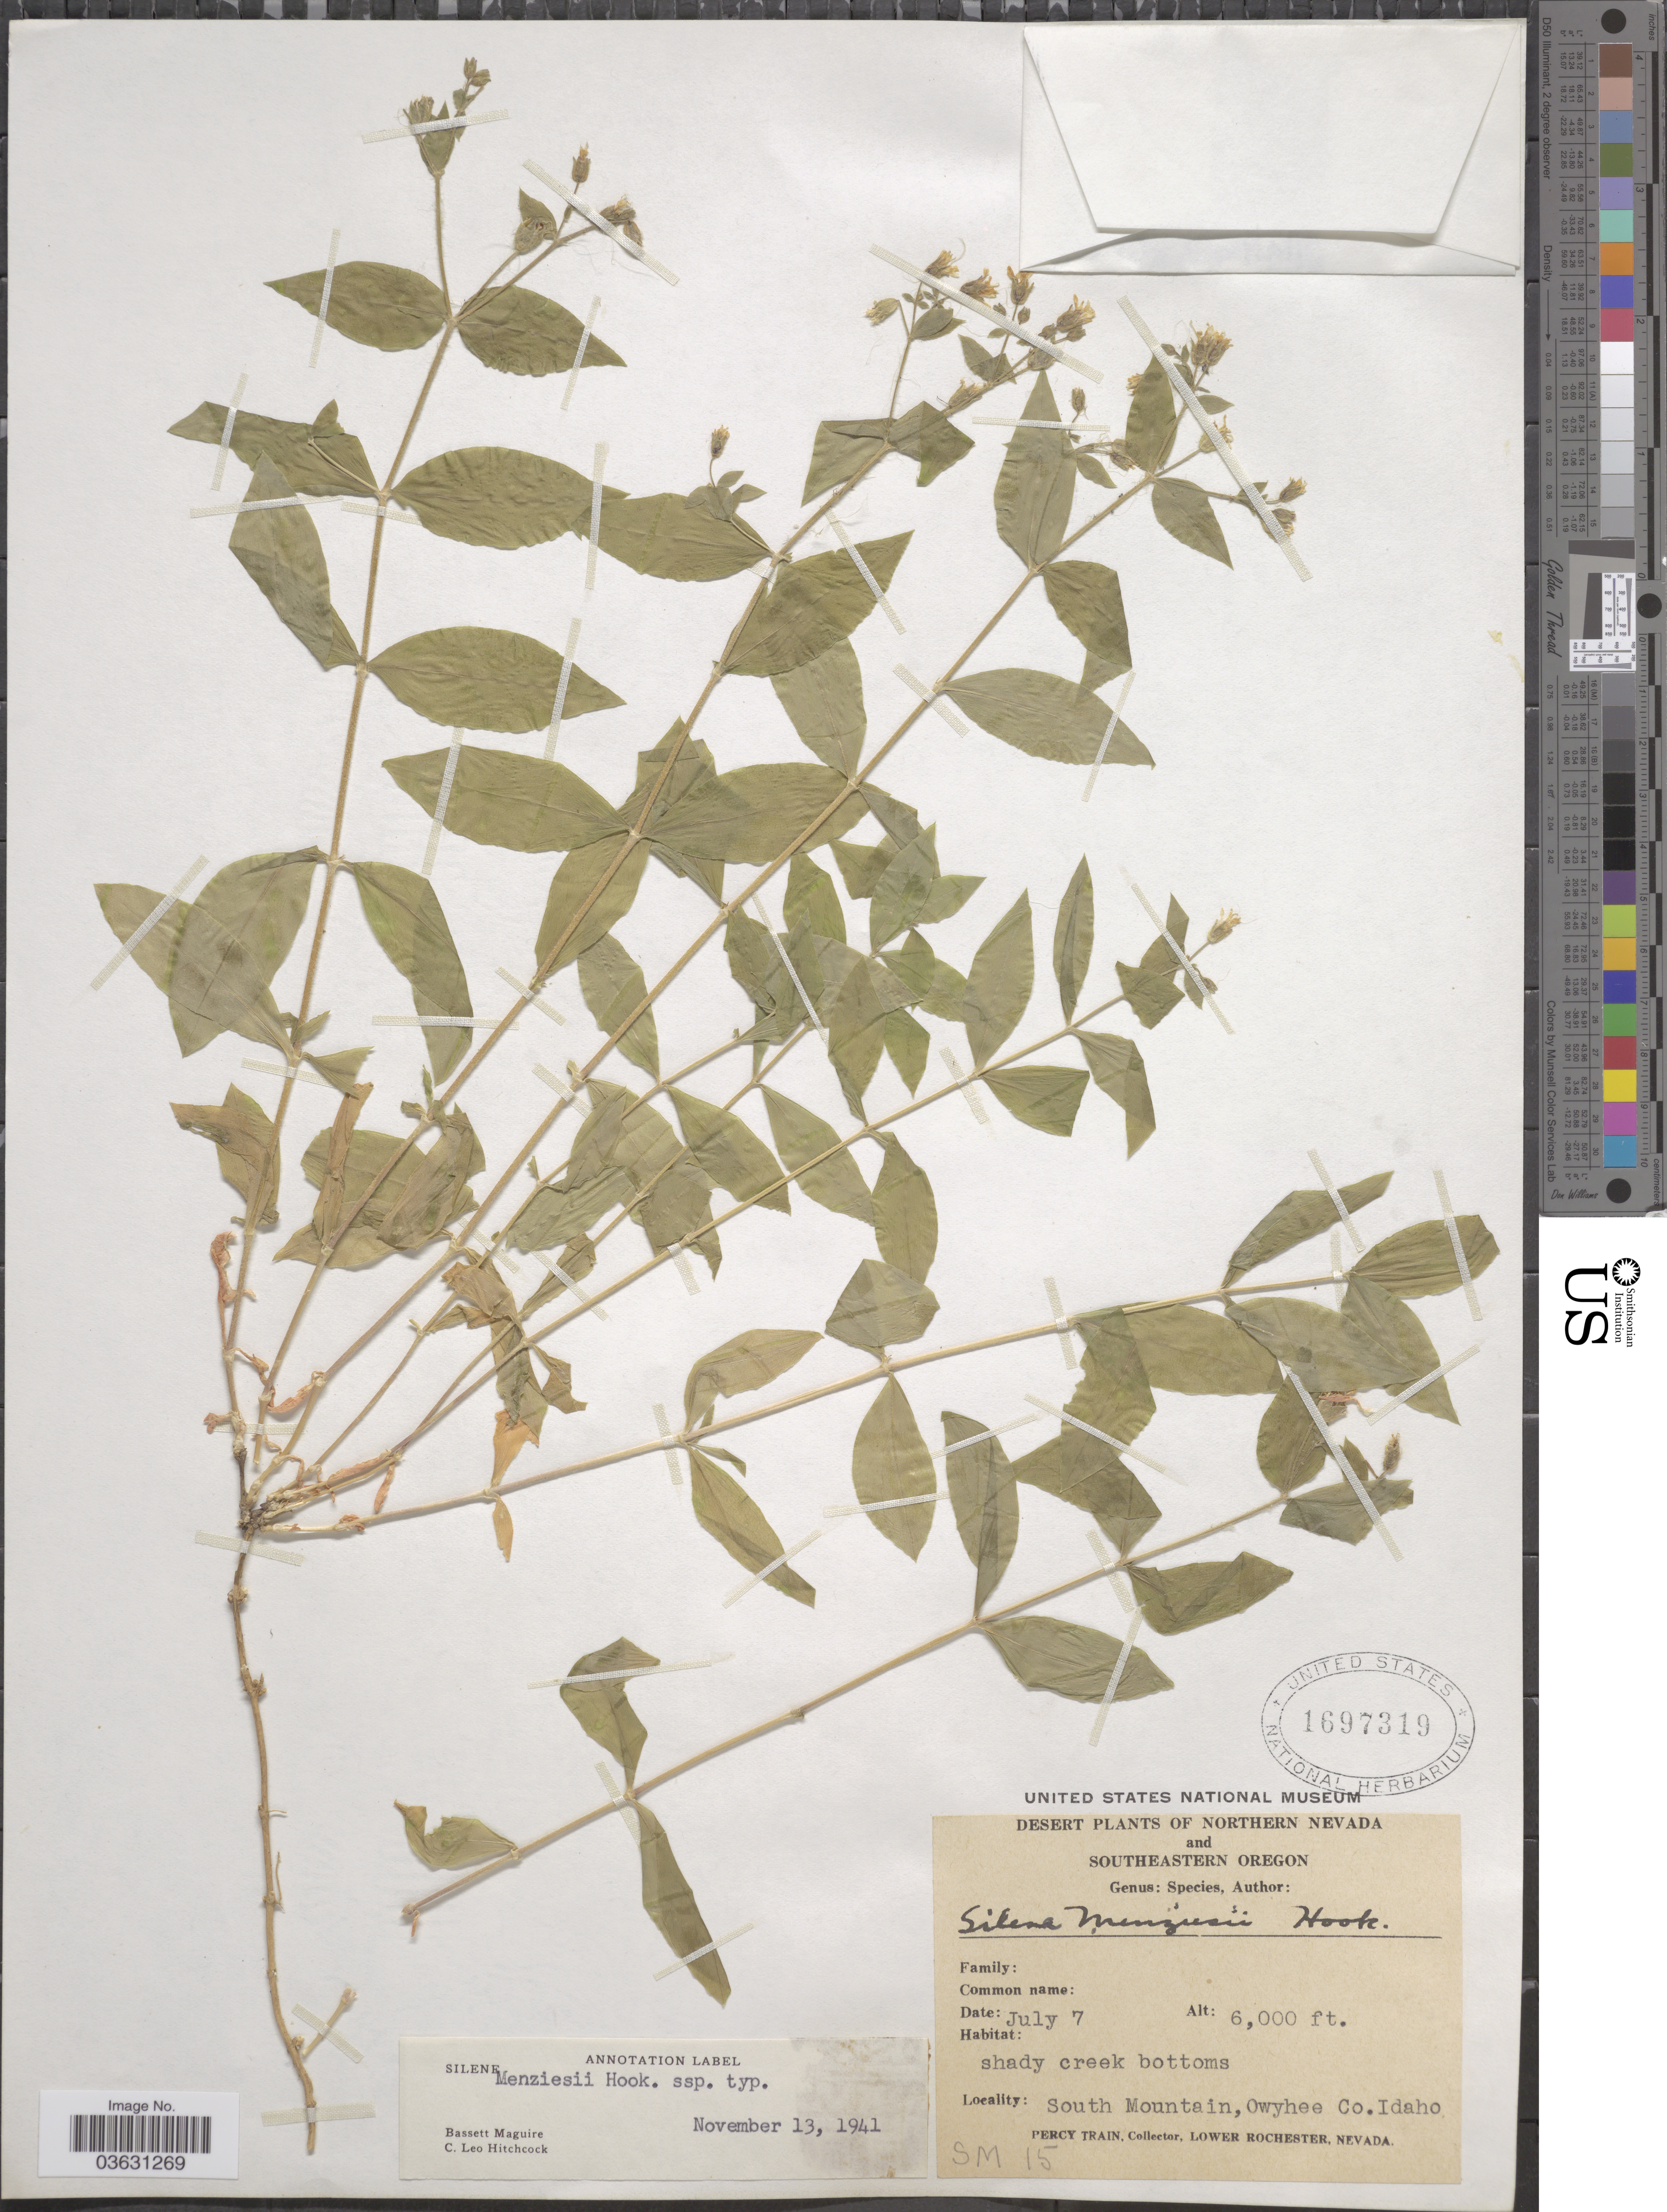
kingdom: Plantae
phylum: Tracheophyta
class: Magnoliopsida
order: Caryophyllales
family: Caryophyllaceae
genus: Silene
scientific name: Silene menziesii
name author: Hook.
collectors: P. Train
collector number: SM15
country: United States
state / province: Idaho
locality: South Mountain, Owyhee Co.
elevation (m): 1829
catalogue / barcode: US 1697319